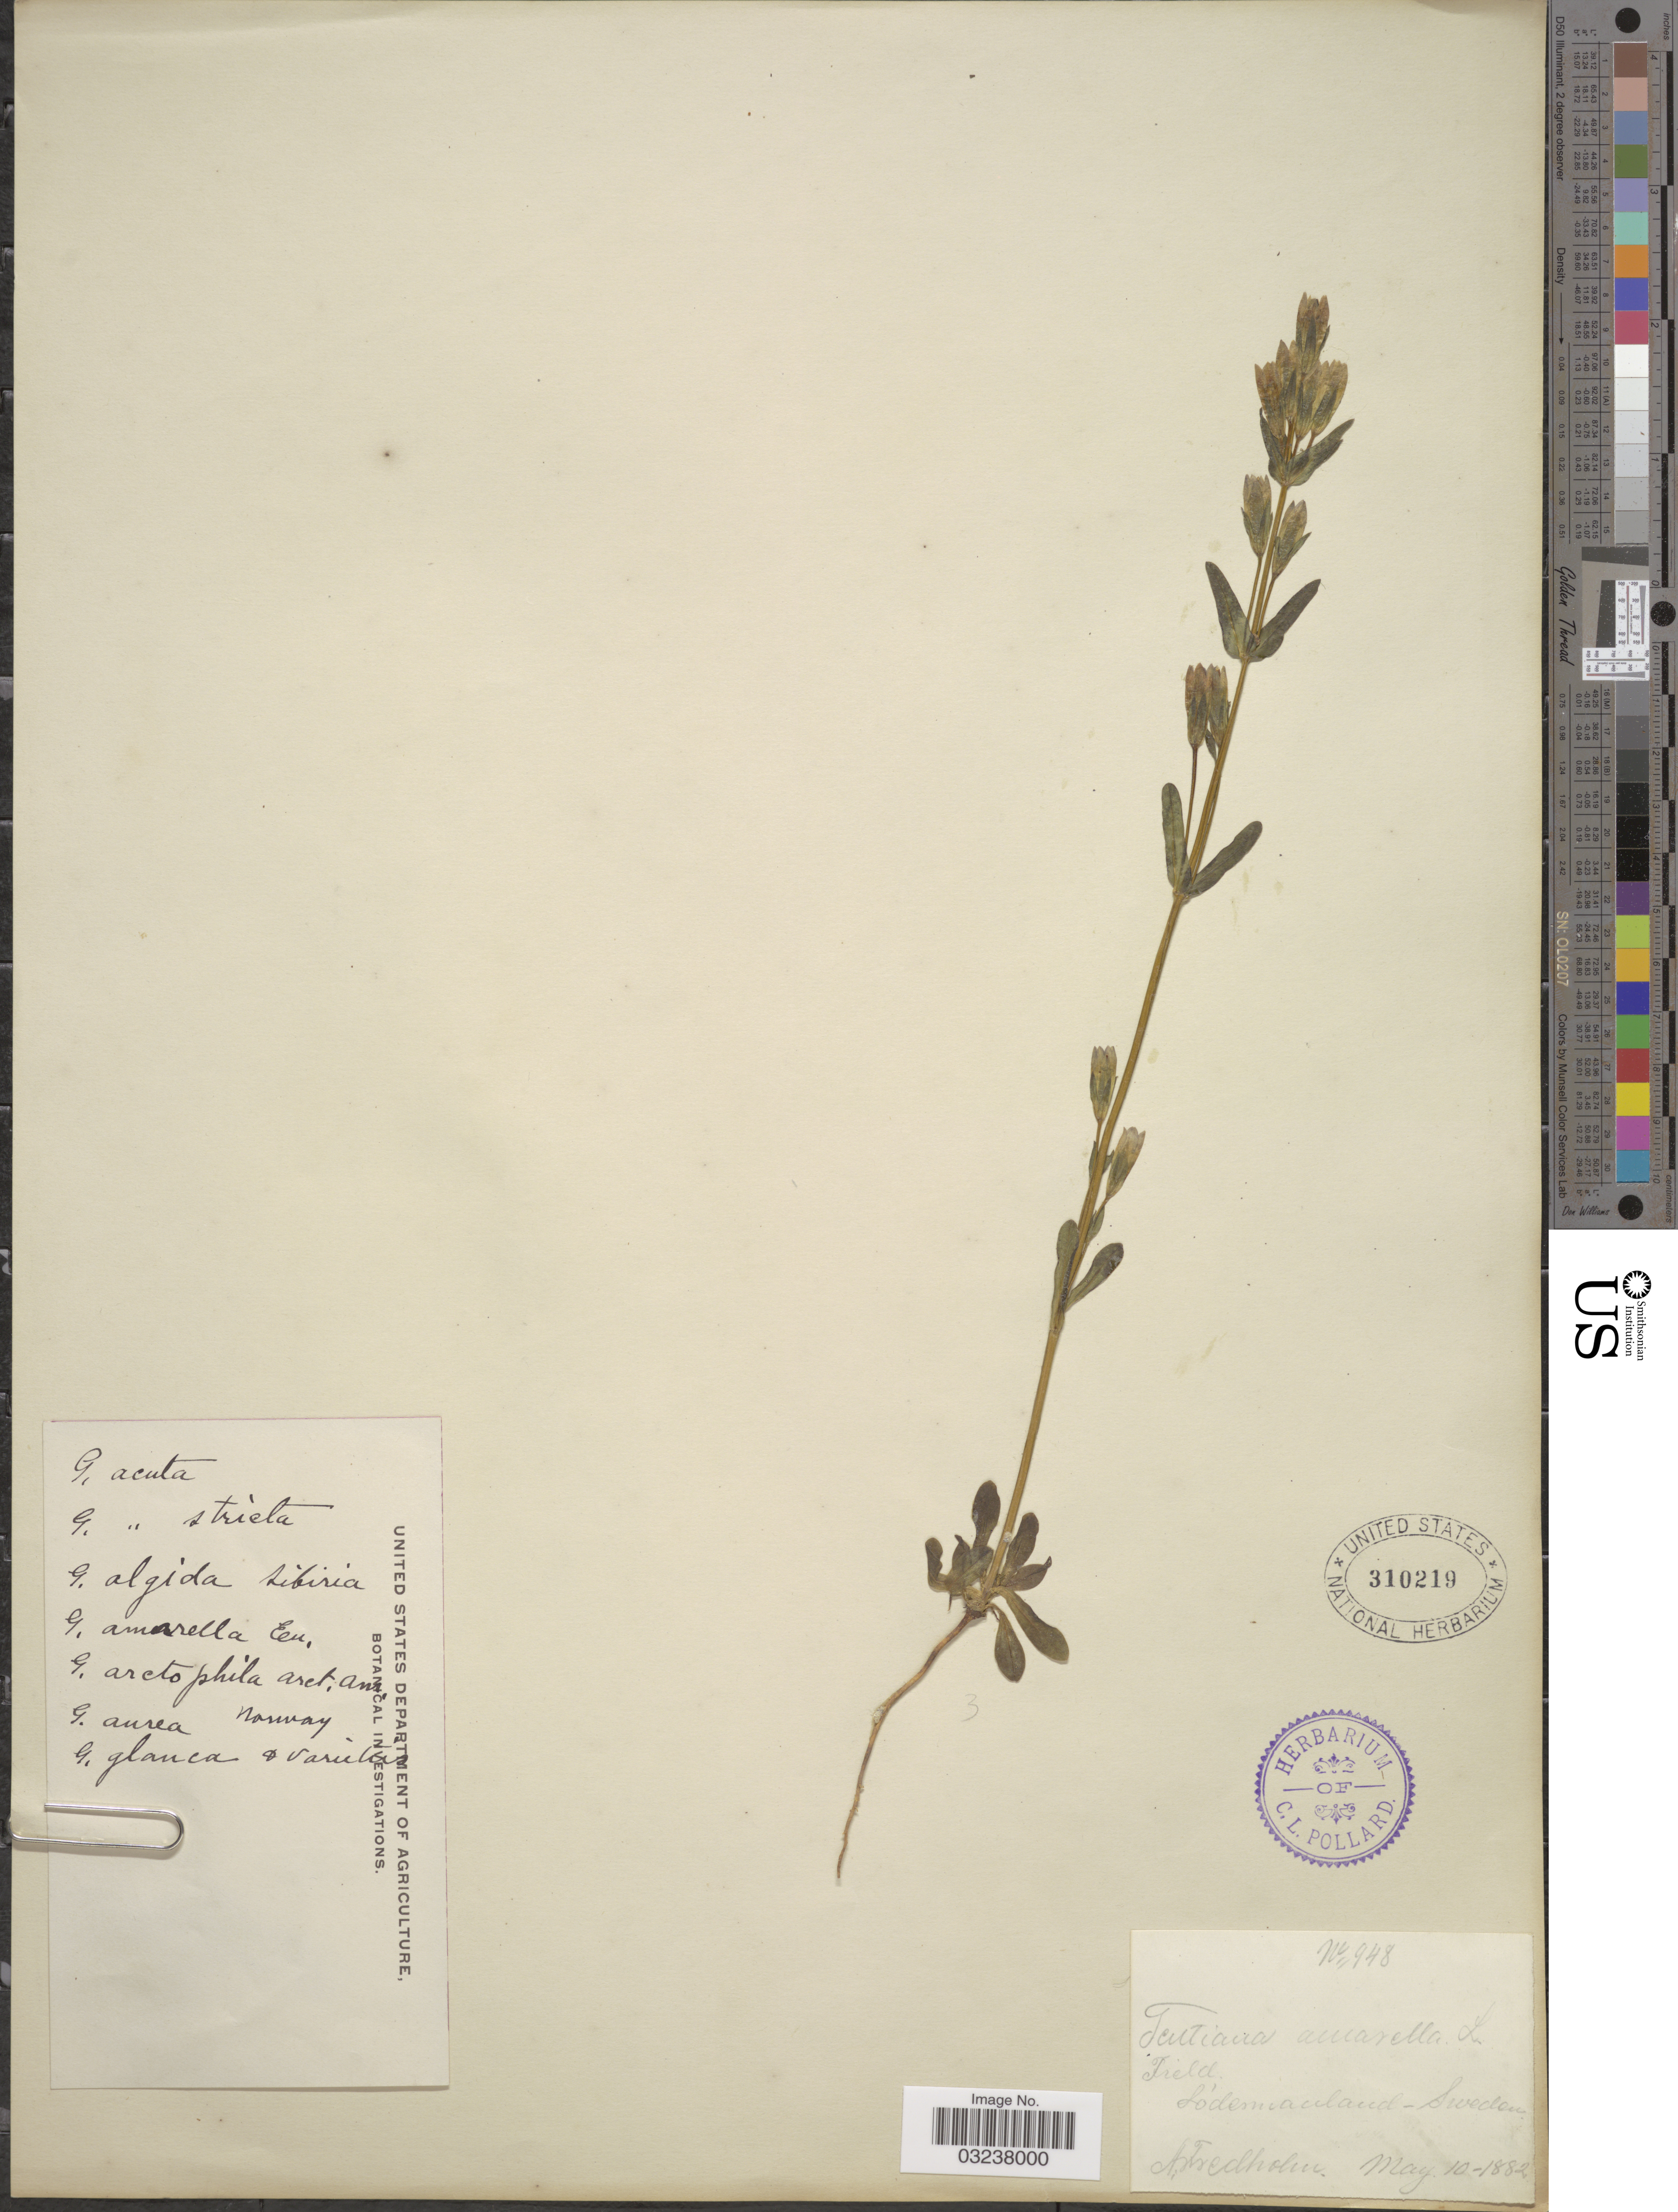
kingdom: Plantae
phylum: Tracheophyta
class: Magnoliopsida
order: Gentianales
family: Gentianaceae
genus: Gentianella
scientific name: Gentianella amarella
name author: (L.) Börner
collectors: A. Fredholm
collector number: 948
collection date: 1882-05-10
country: Sweden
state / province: Sodermanland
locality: Sodermanland.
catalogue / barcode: US 310219